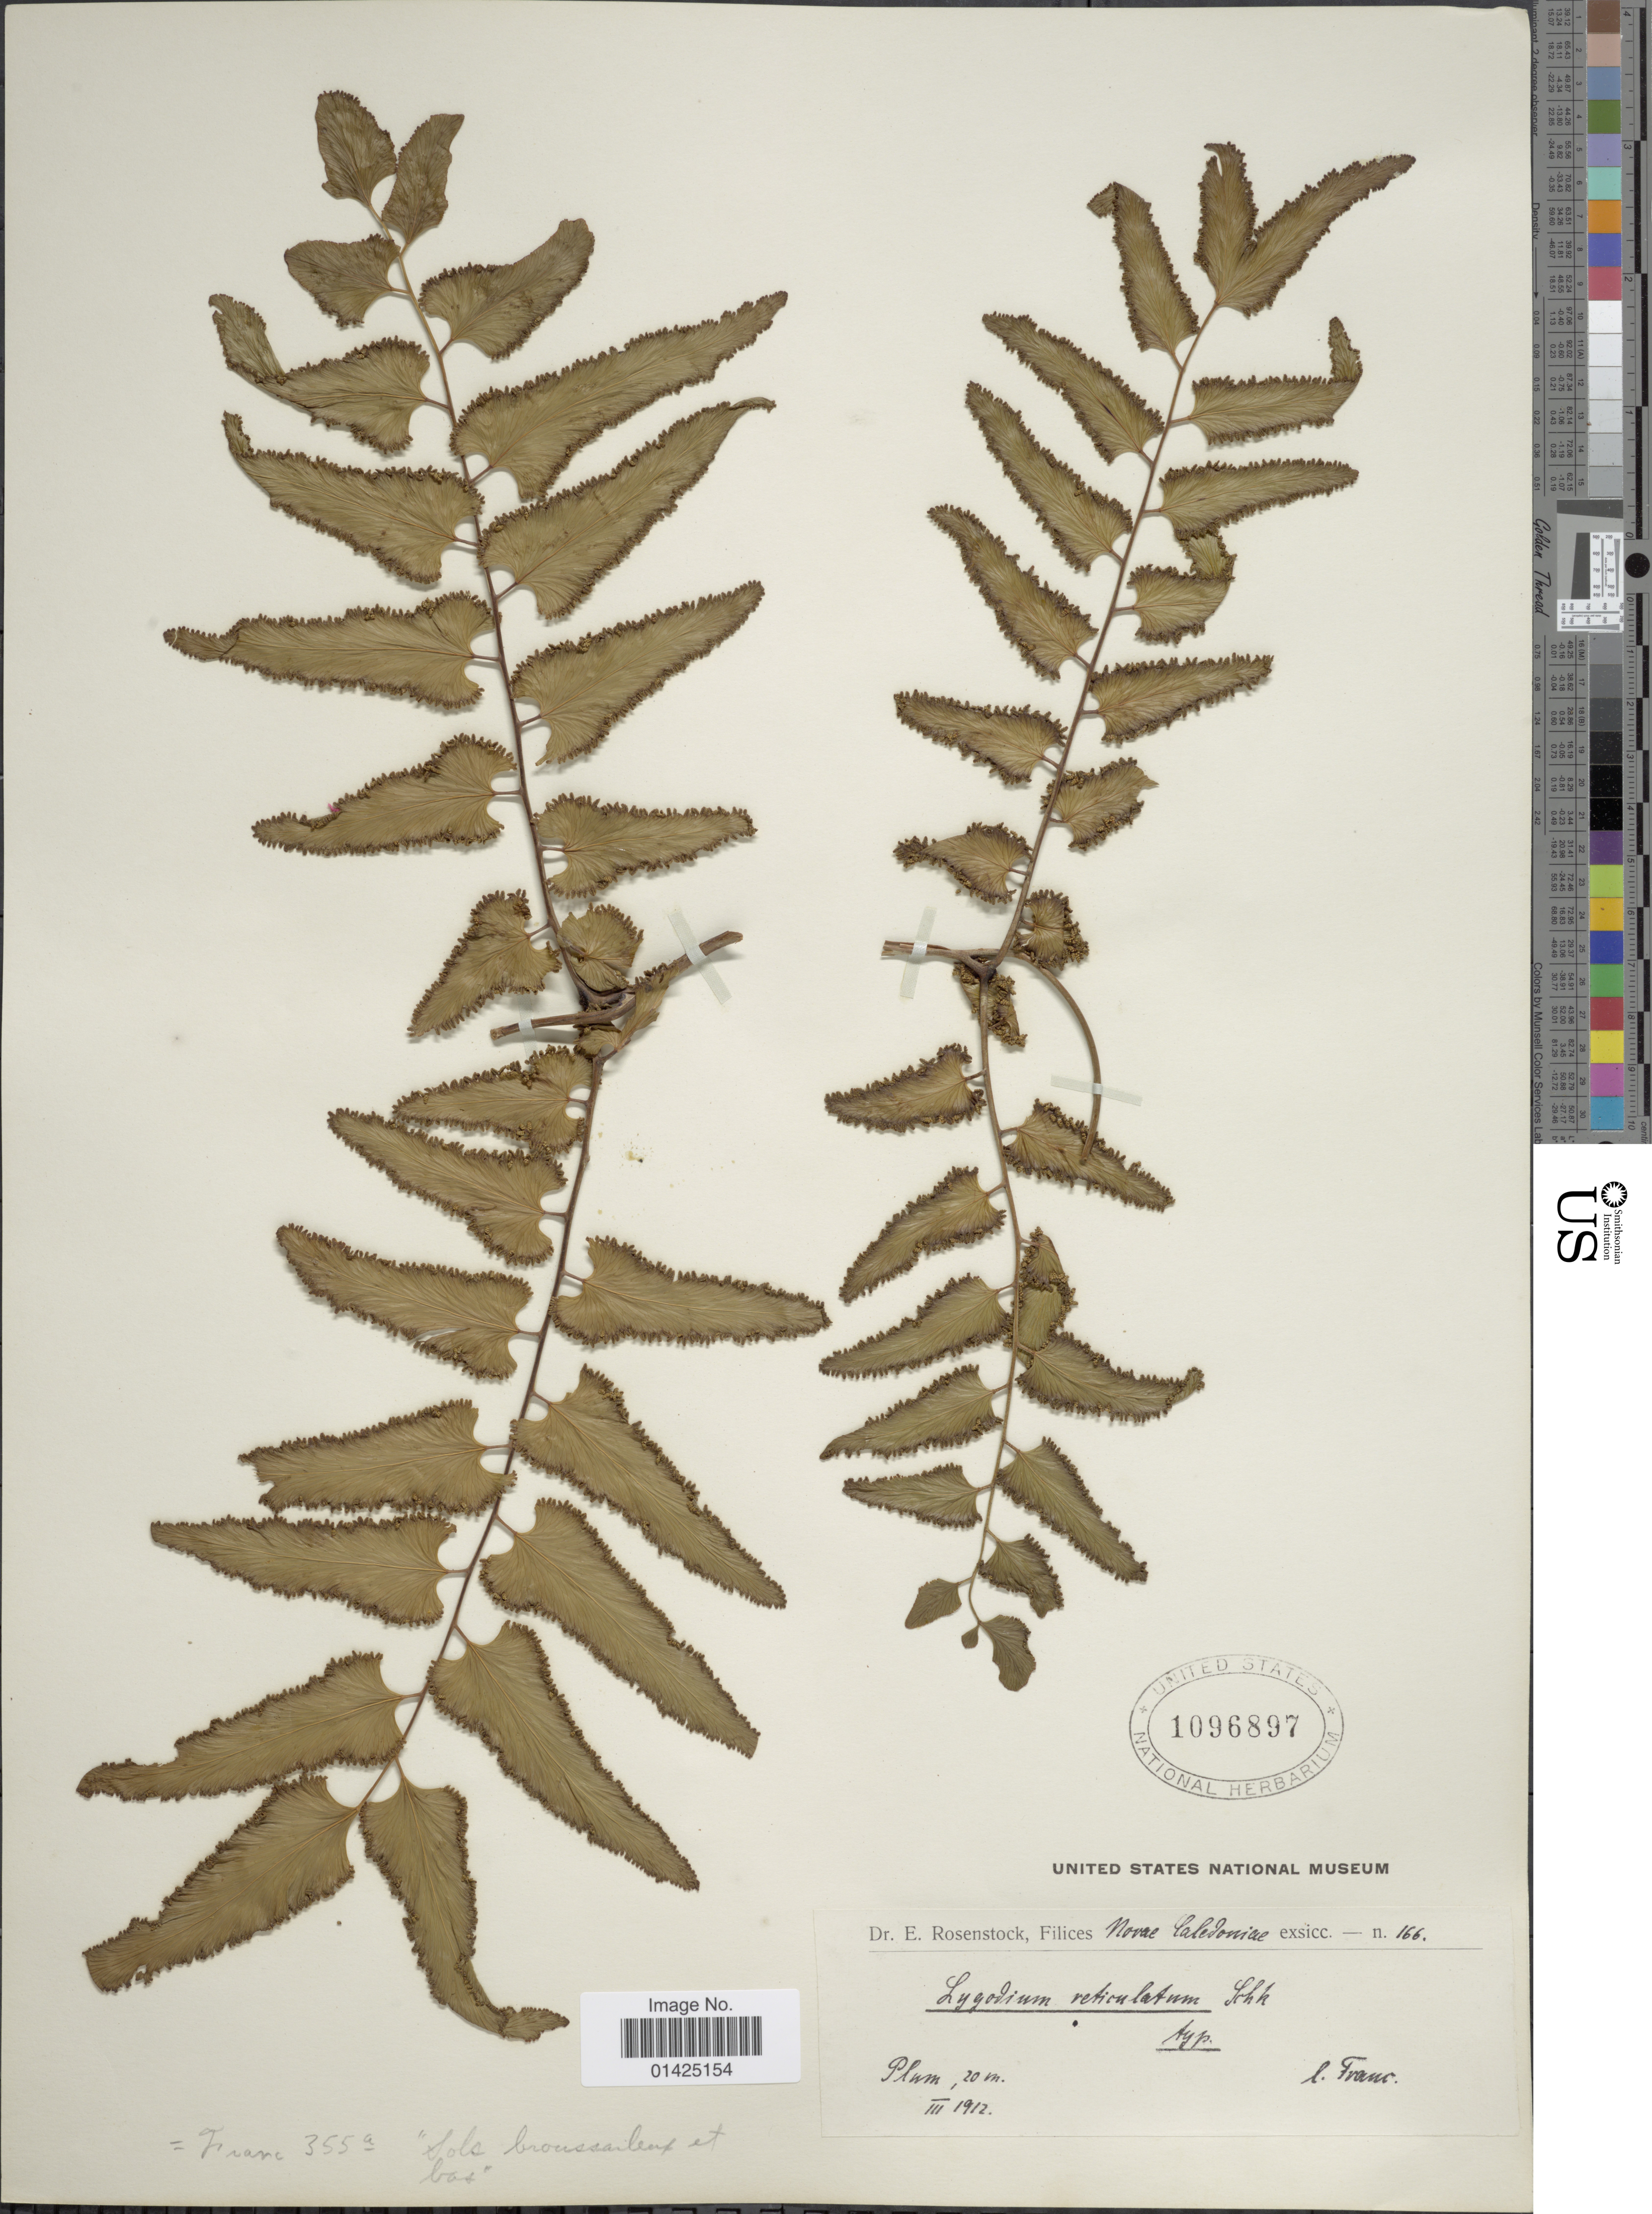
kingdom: Plantae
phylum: Tracheophyta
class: Polypodiopsida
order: Schizaeales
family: Lygodiaceae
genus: Lygodium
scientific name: Lygodium reticulatum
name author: Schkuhr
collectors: I. Franc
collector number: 166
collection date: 1912-03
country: New Caledonia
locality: Plum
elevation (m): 20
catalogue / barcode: US 1096897